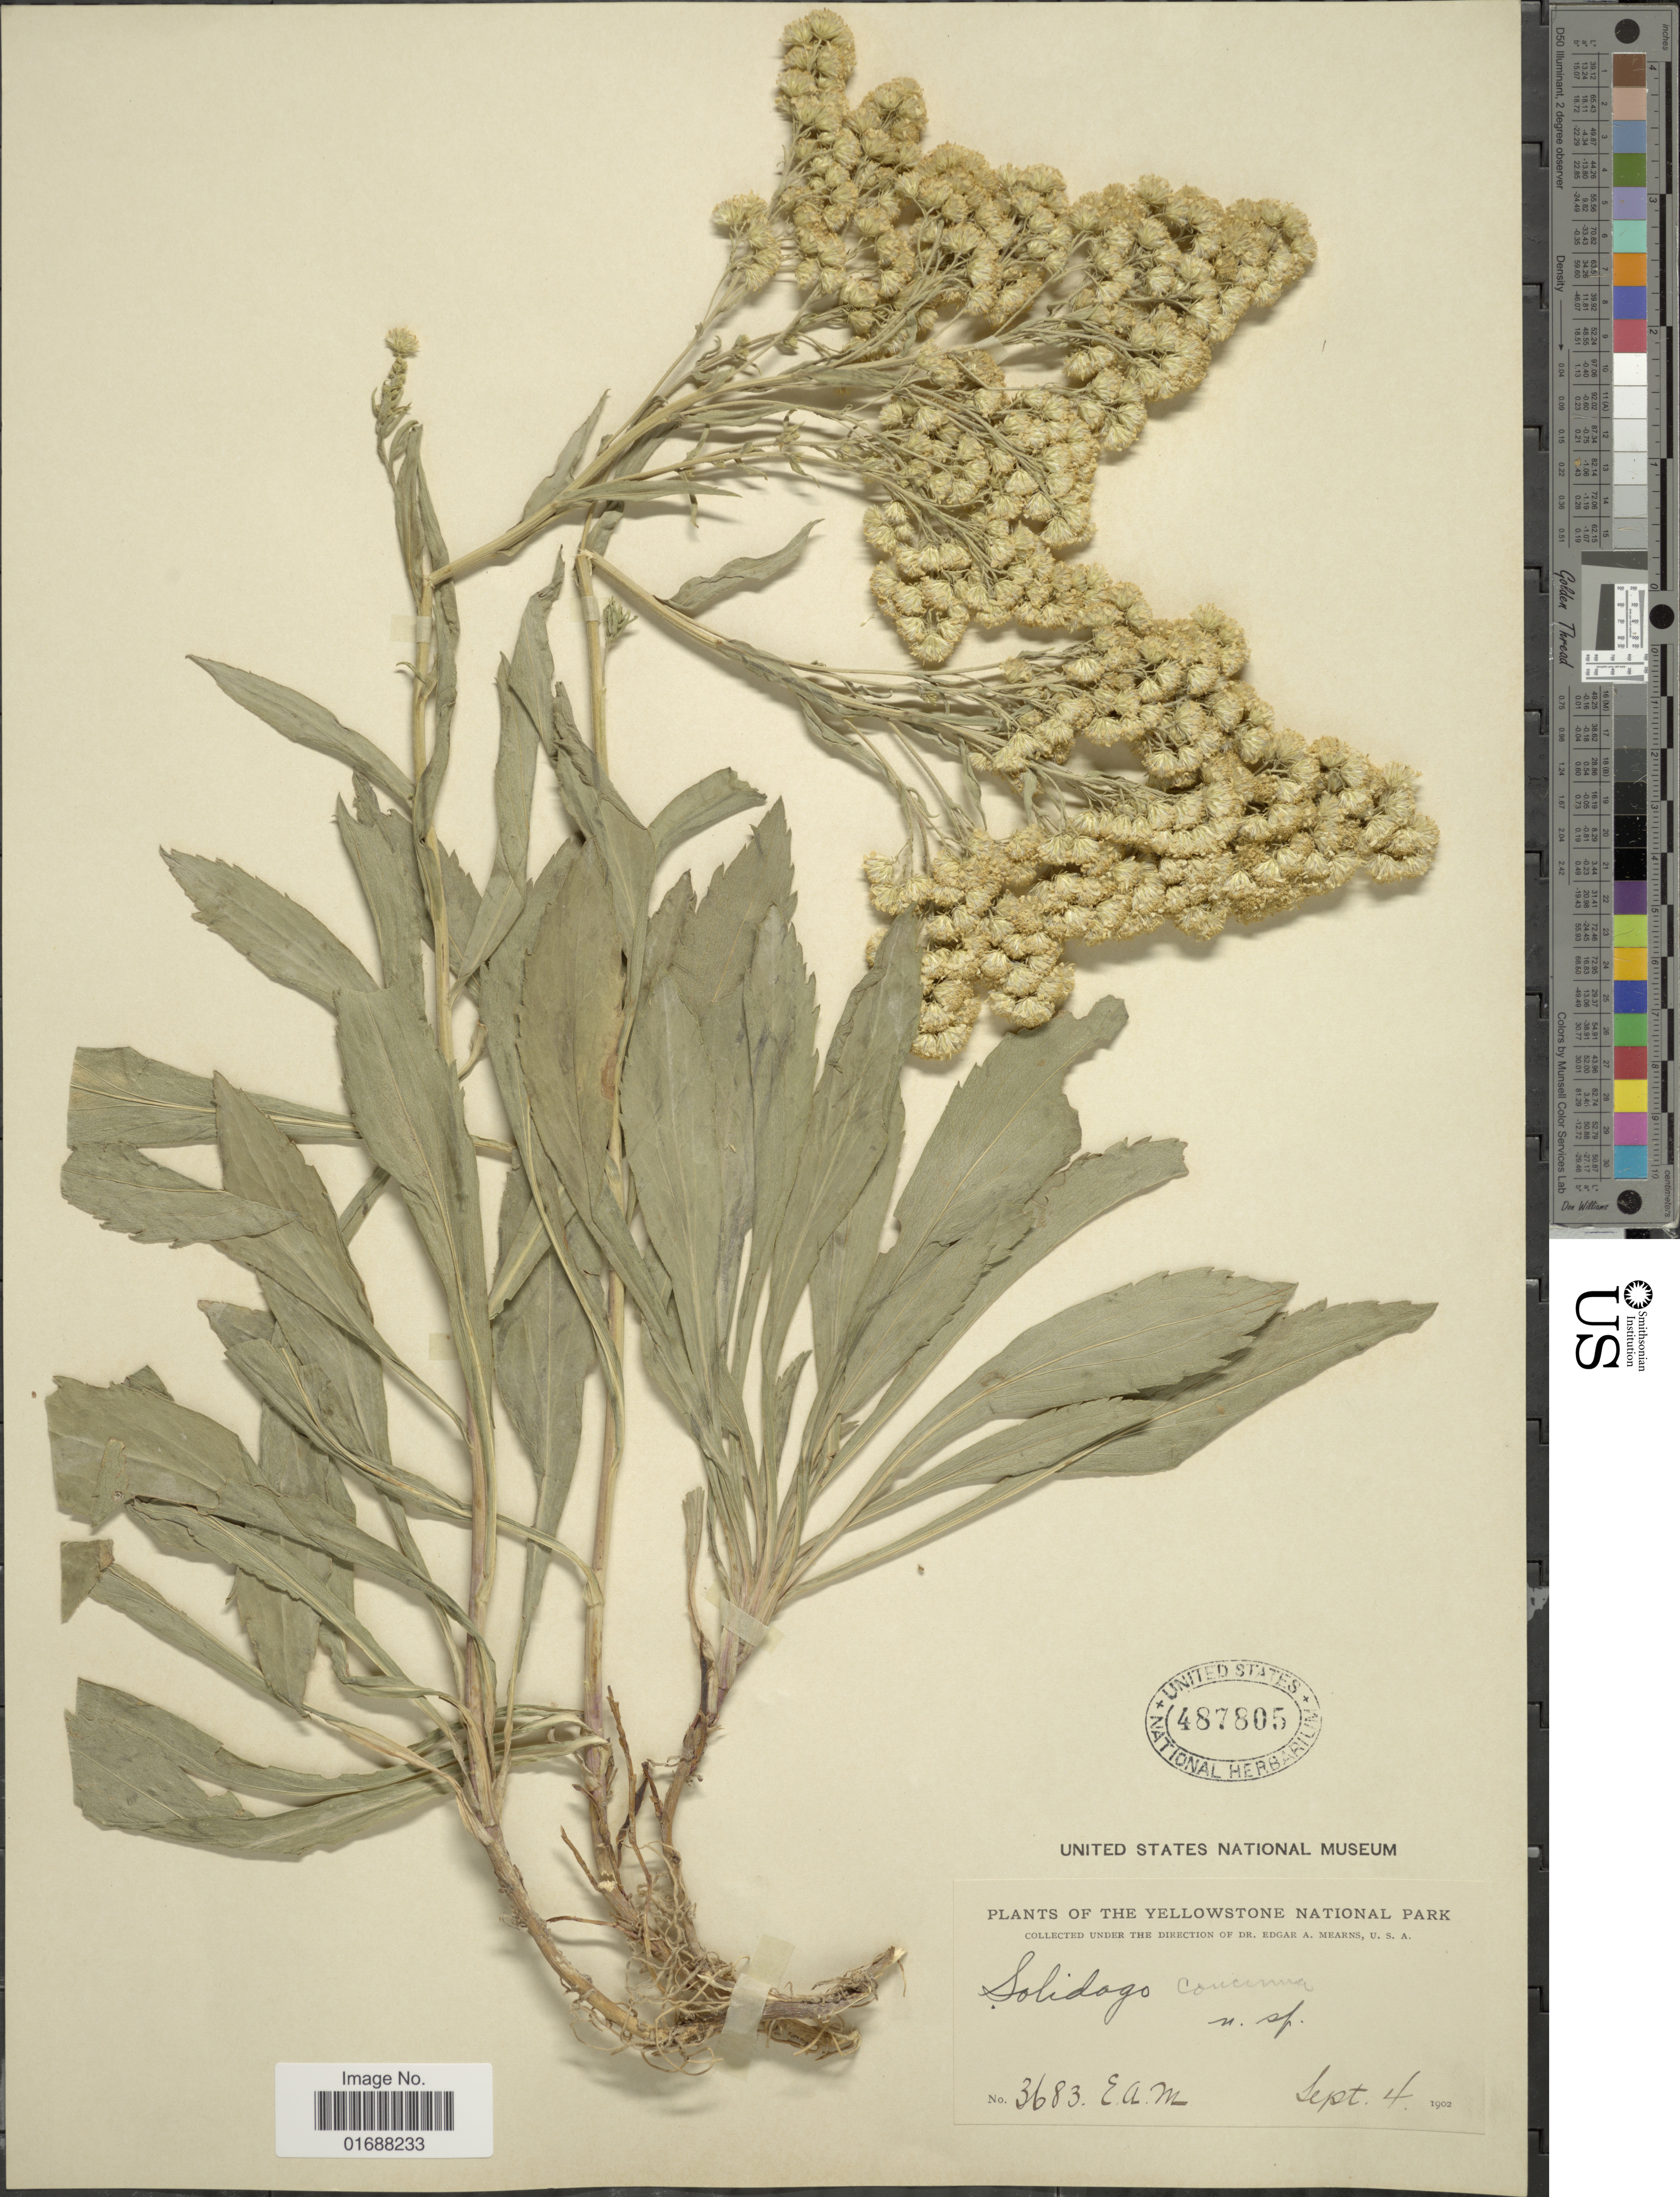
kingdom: Plantae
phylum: Tracheophyta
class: Magnoliopsida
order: Asterales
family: Asteraceae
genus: Solidago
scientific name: Solidago missouriensis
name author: Nutt.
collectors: E. A. Mearns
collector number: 3683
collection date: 1902-09-04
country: United States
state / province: Wyoming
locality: Yellowstone National Park.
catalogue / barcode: US 487805